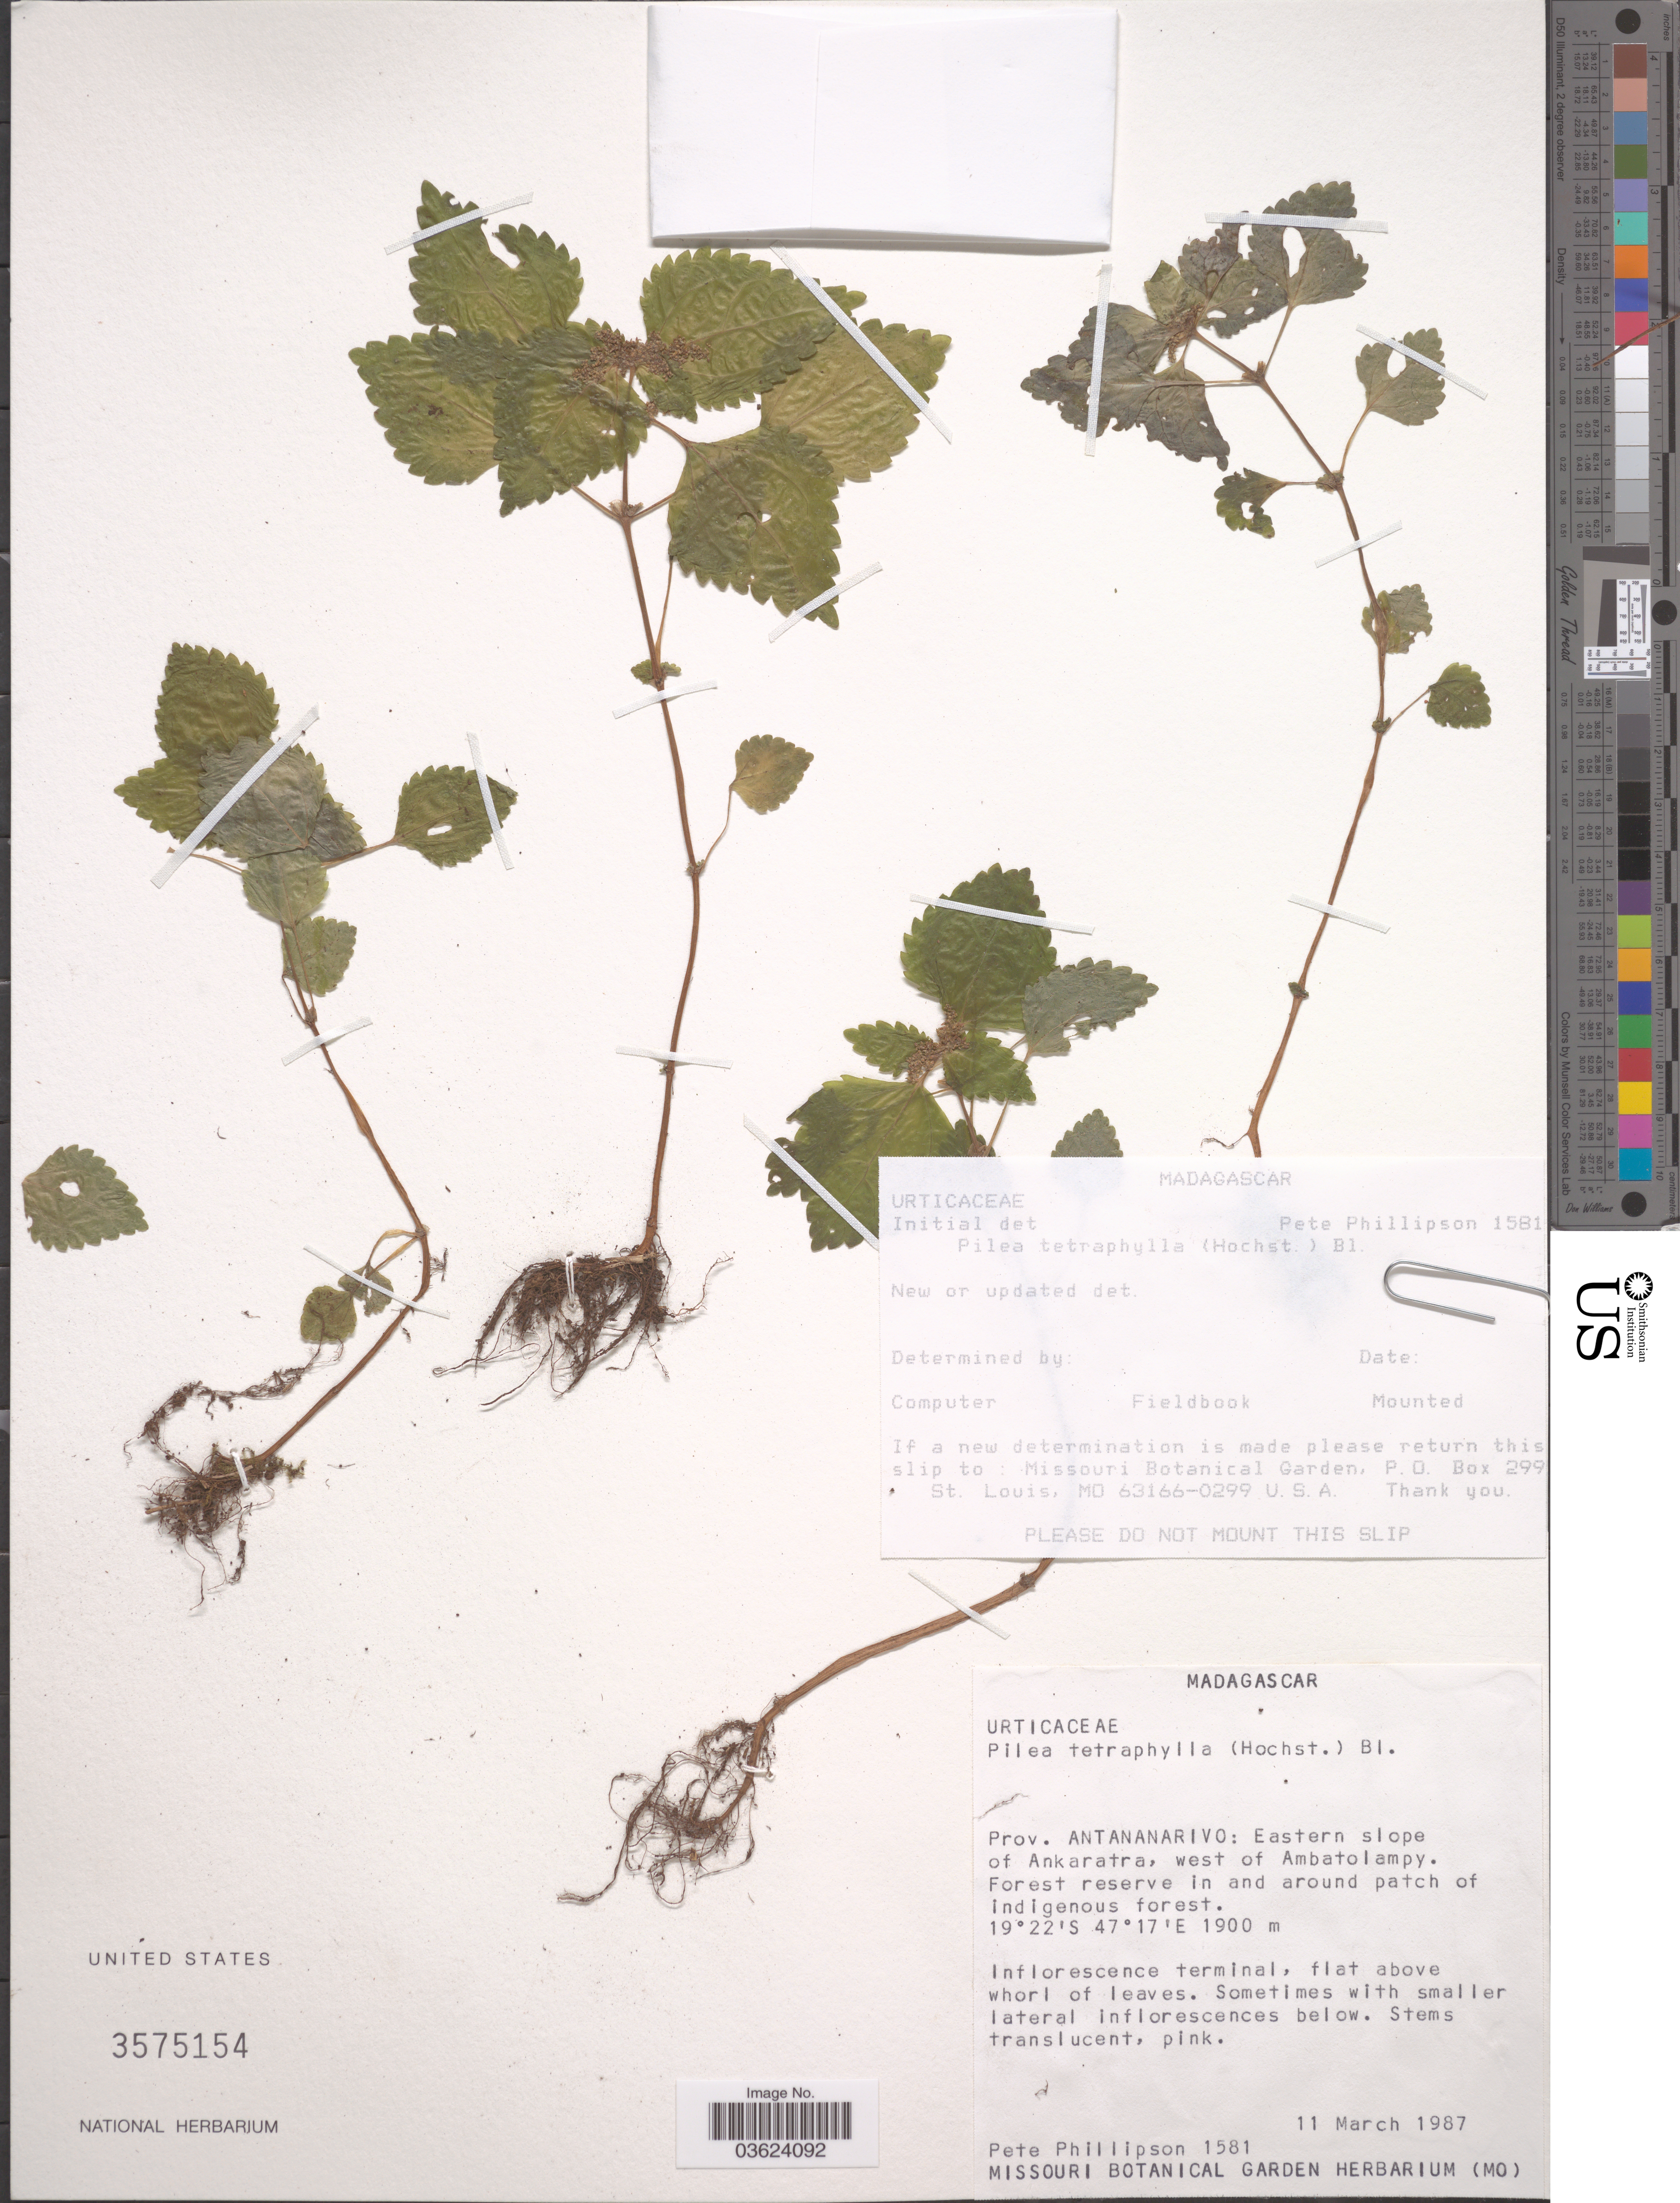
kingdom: Plantae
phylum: Tracheophyta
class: Magnoliopsida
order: Rosales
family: Urticaceae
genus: Pilea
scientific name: Pilea tetraphylla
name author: (Steud.) Blume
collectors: P. B. Phillipson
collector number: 1581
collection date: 1987-03-11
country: Madagascar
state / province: Vakinankaratra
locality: Eastern slope of Ankaratra, west of Ambatolampy.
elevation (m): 1900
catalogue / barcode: US 3575154